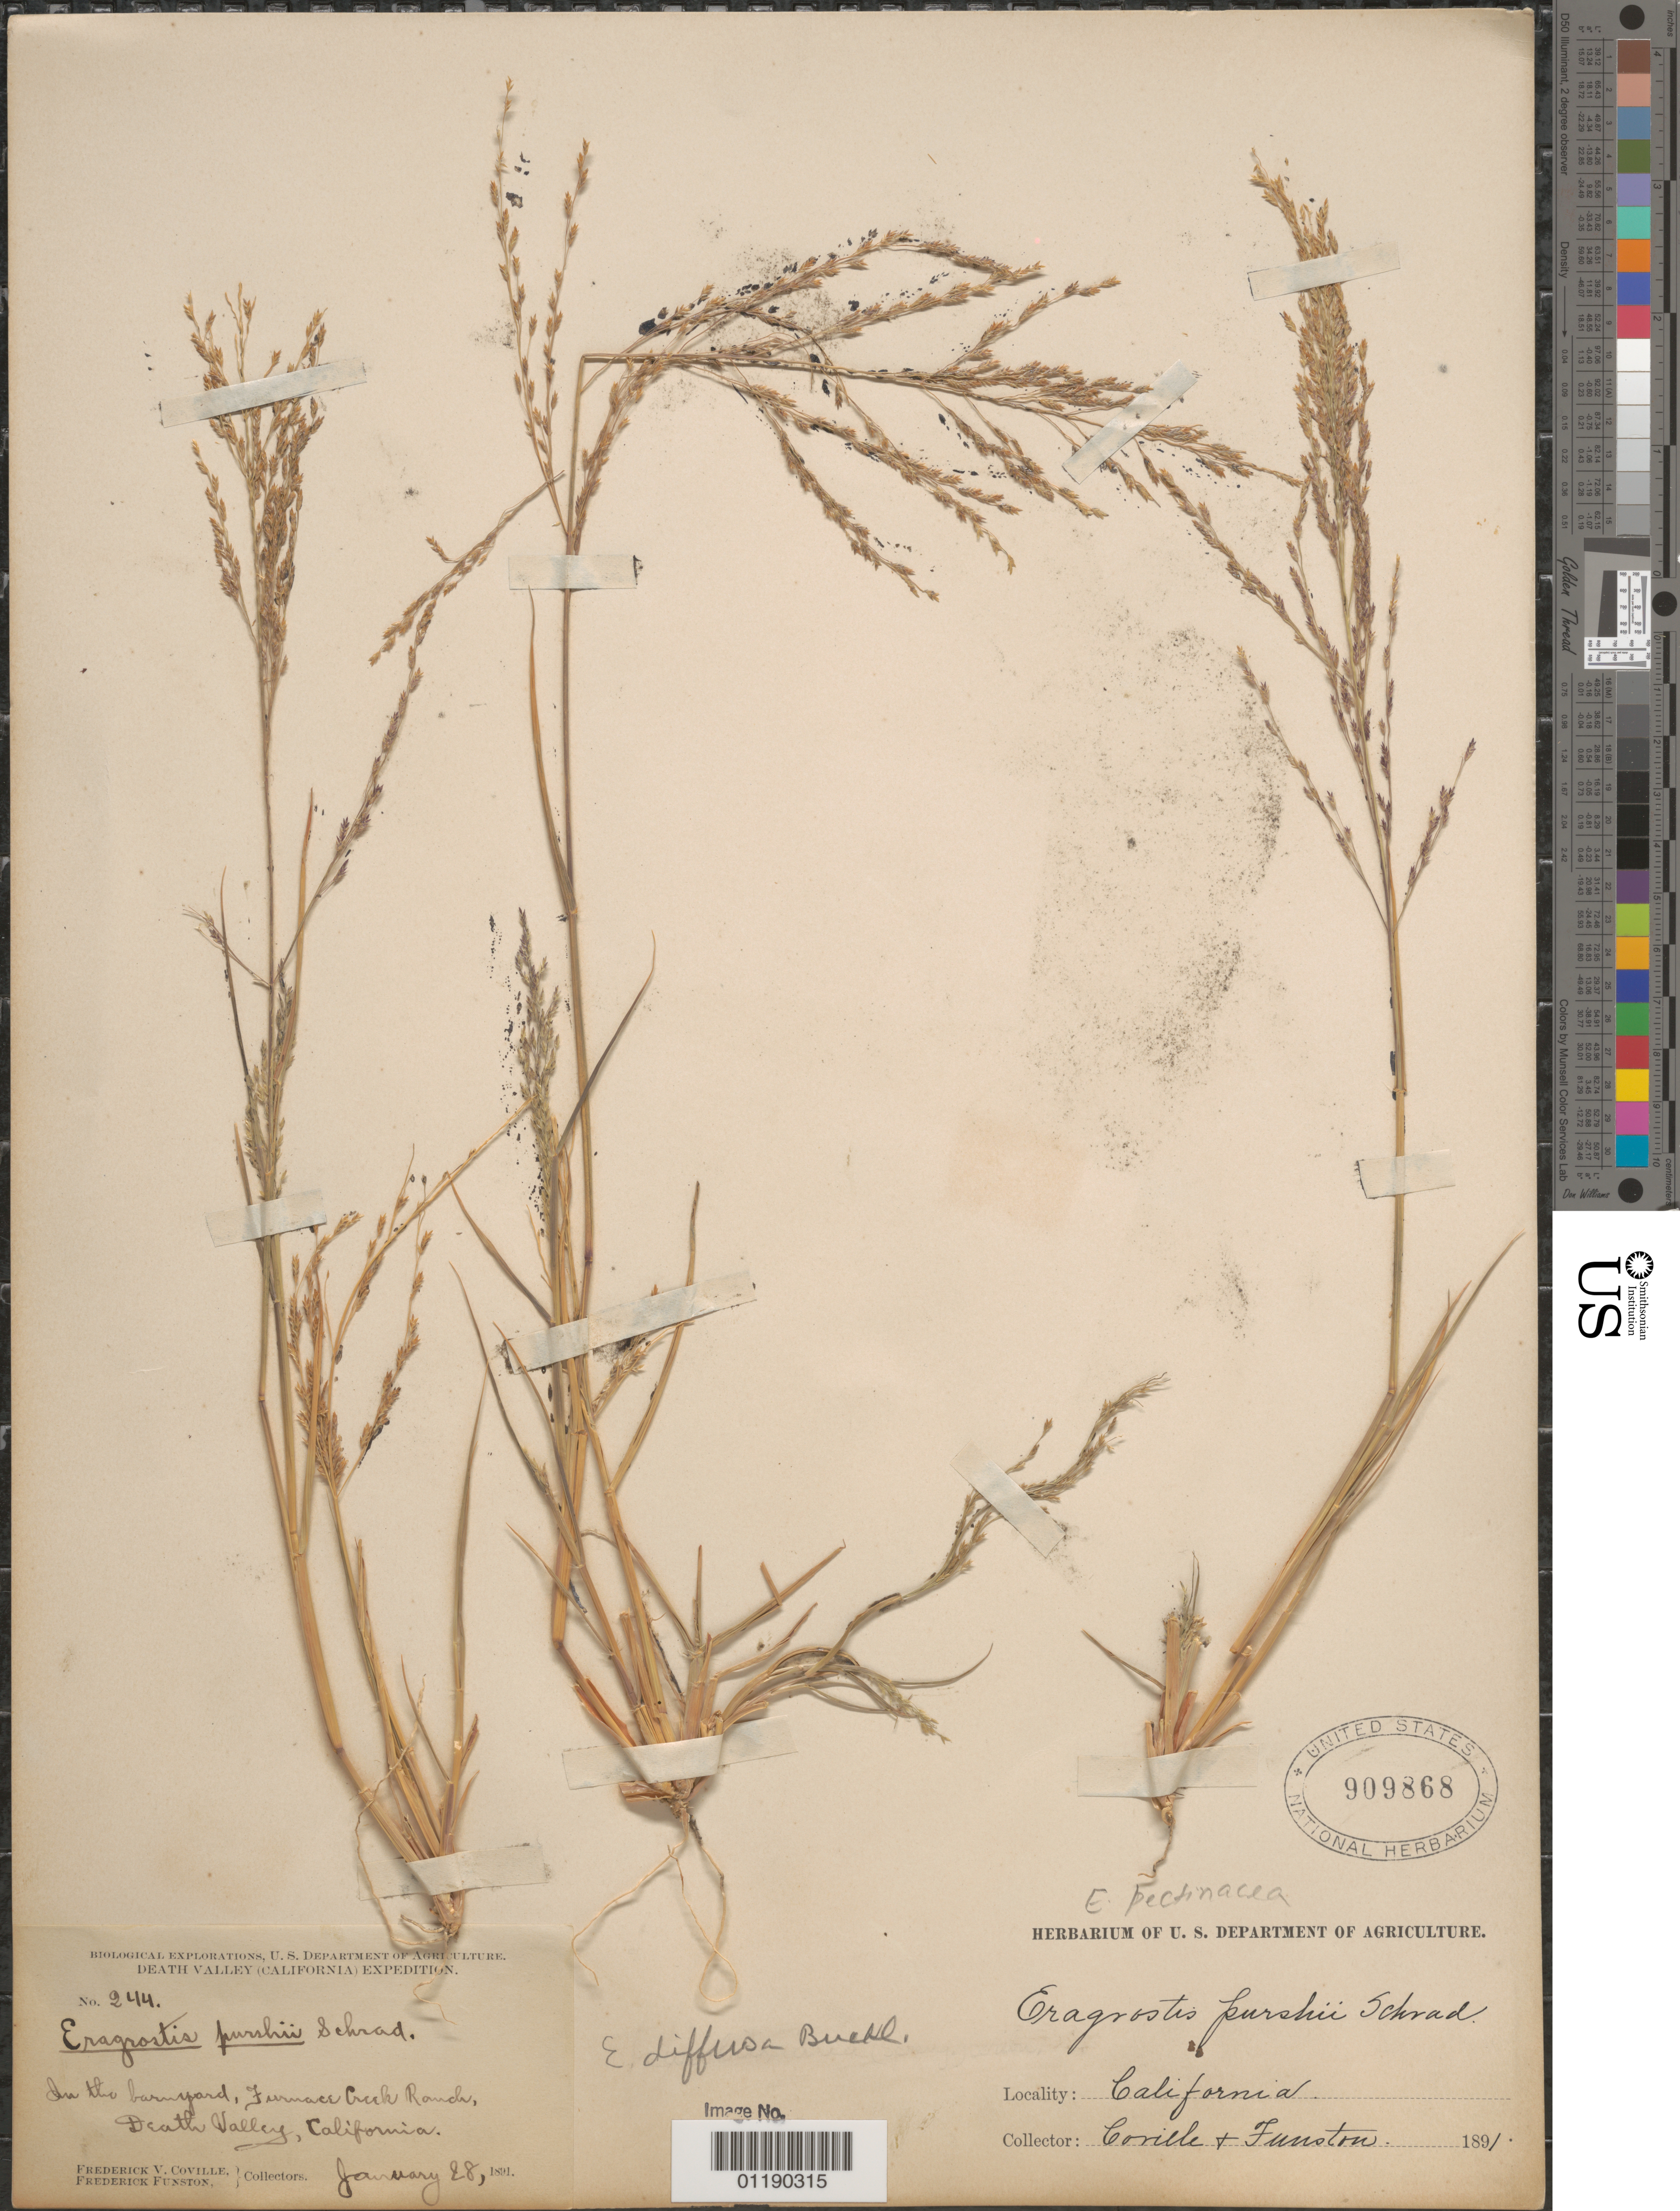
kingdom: Plantae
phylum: Tracheophyta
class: Liliopsida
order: Poales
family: Poaceae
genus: Eragrostis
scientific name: Eragrostis pectinacea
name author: (Michx.) Nees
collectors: F. V. Coville & F. Funston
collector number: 244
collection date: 1891-01-28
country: United States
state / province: California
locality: Furnace Canyon Ranch. Death Valley.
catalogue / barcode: US 909868